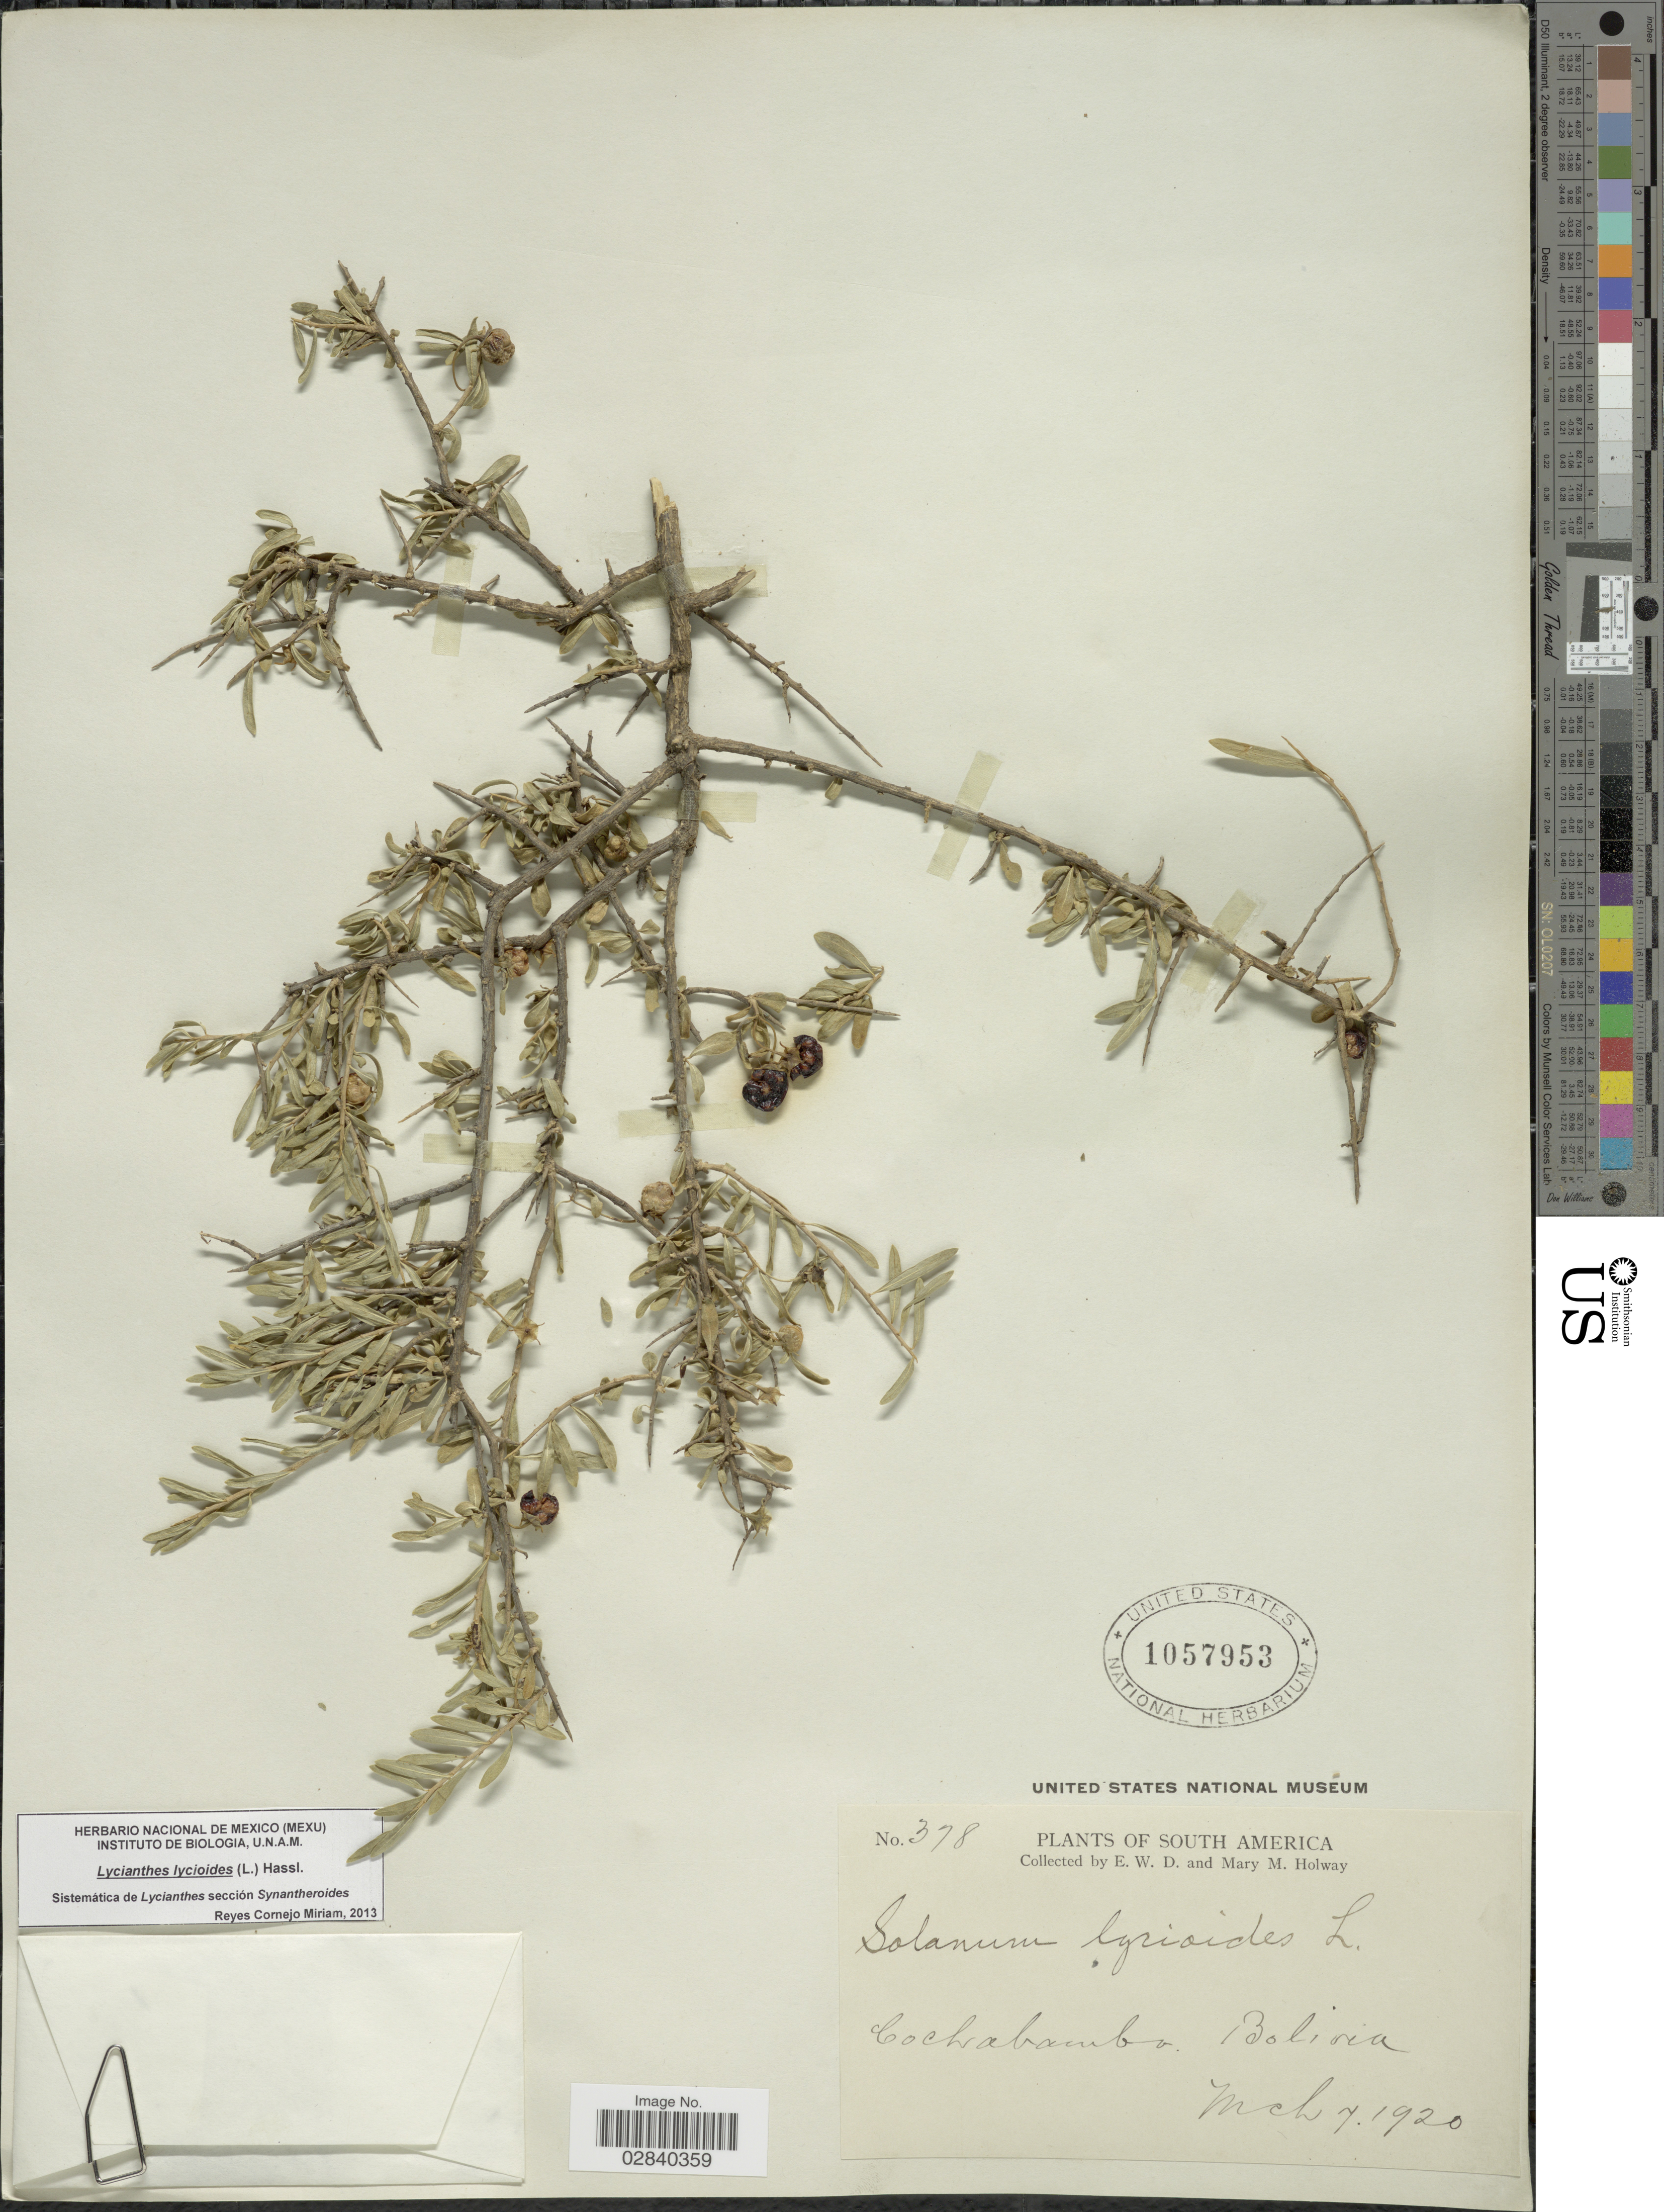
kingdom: Plantae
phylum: Tracheophyta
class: Magnoliopsida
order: Solanales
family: Solanaceae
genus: Lycianthes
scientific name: Lycianthes lycioides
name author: (L.) Hassl.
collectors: E. W. D. Holway & M. M. Holway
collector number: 378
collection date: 1920-03-07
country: Bolivia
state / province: Cochabamba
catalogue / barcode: US 1057953